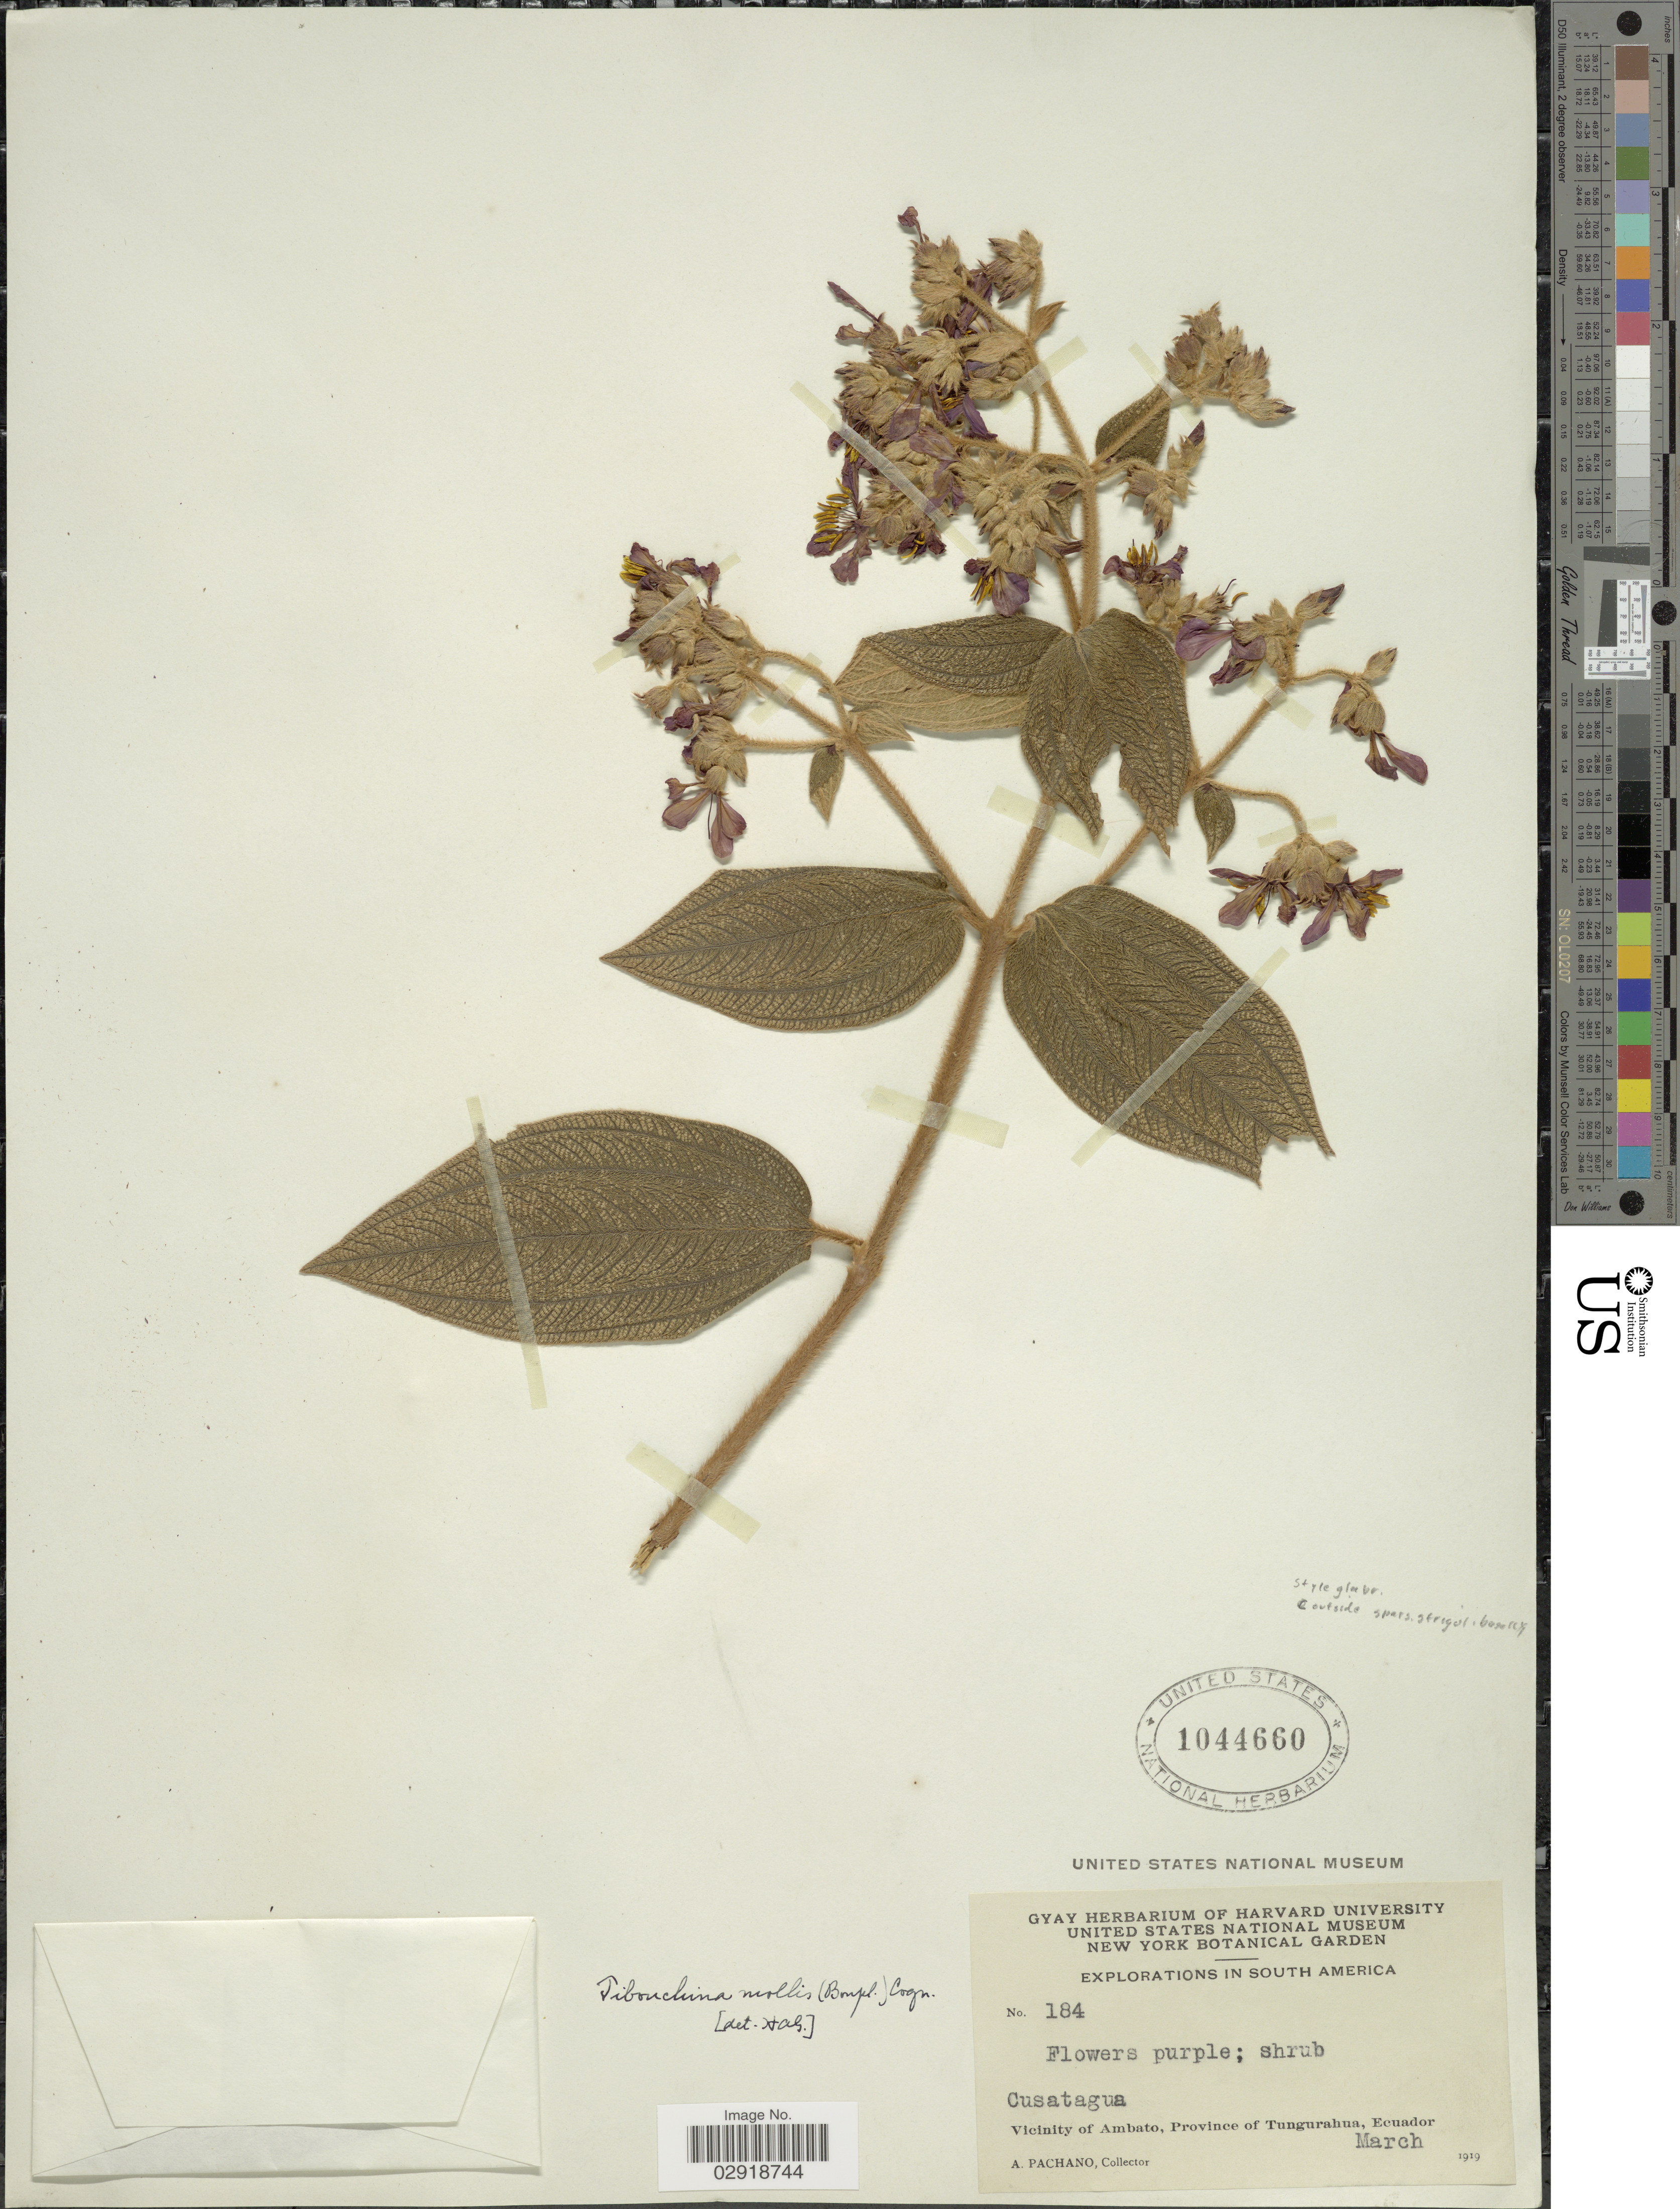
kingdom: Plantae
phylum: Tracheophyta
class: Magnoliopsida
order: Myrtales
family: Melastomataceae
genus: Chaetogastra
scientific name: Chaetogastra mollis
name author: (Bonpl.) DC.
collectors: A. Pachano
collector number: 184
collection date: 1919-03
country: Ecuador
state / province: Tungurahua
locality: Custatagua. Vicinity of Ambato.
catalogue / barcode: US 1044660